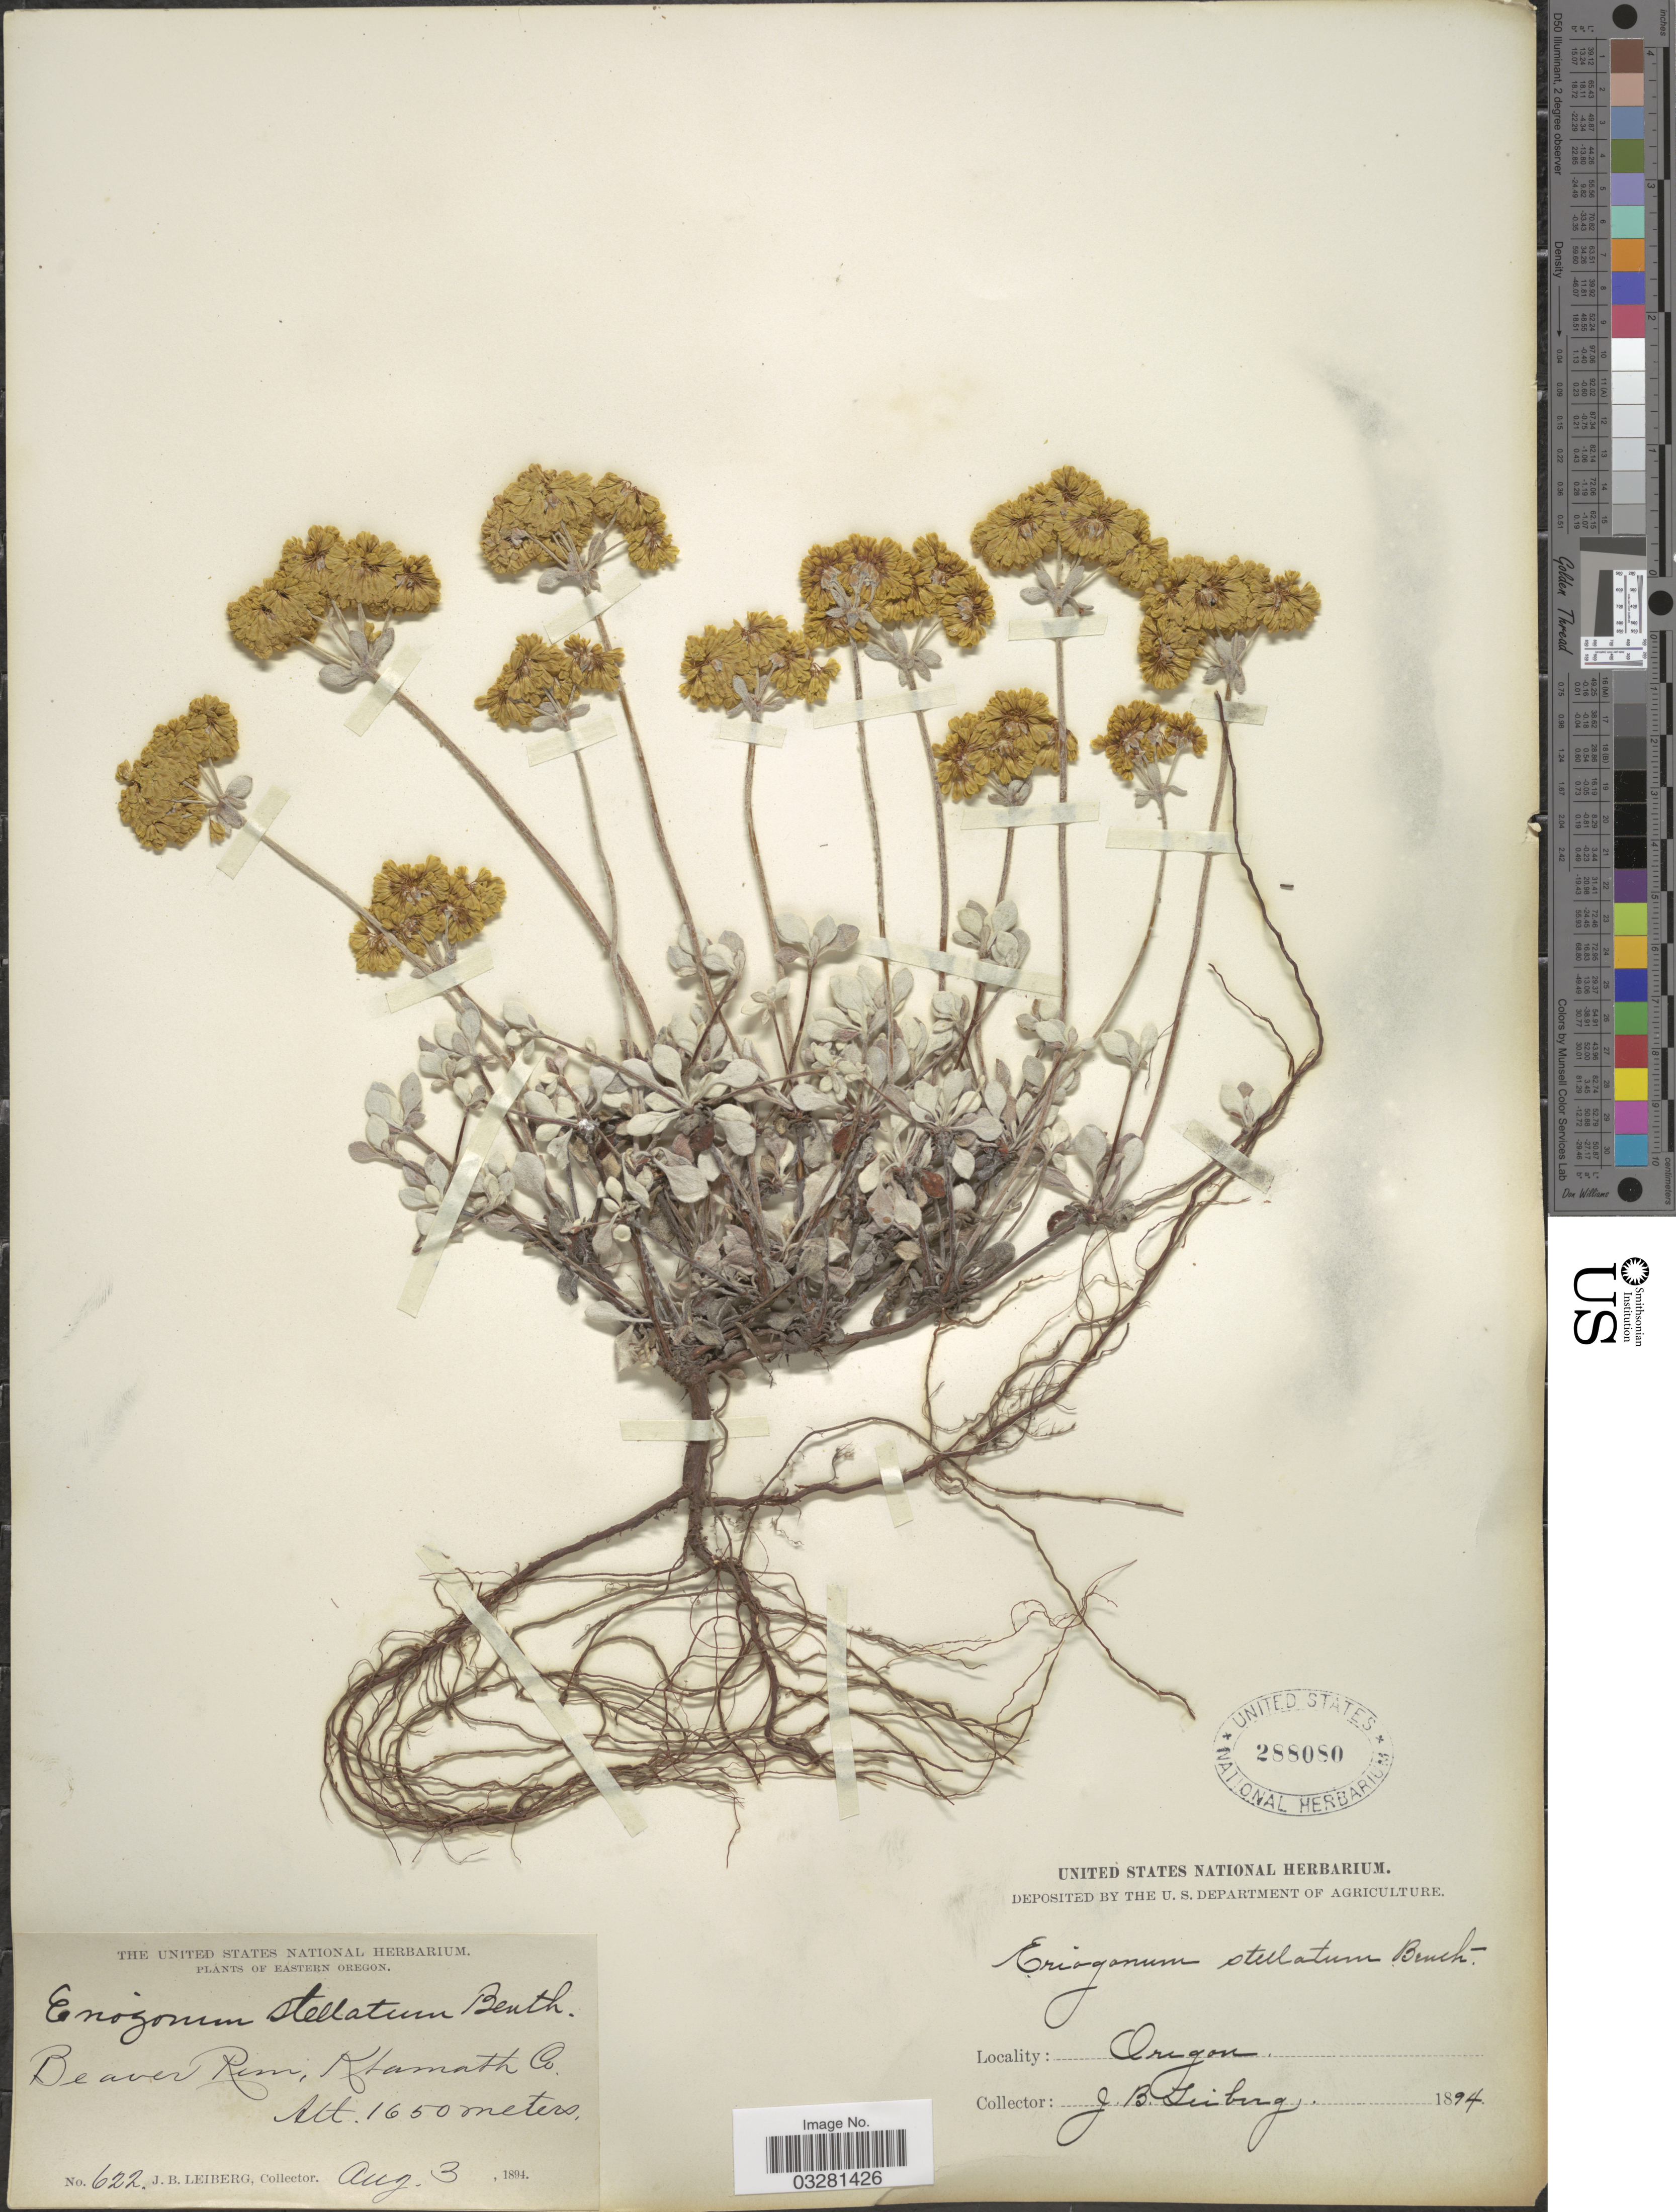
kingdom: Plantae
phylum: Tracheophyta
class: Magnoliopsida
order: Caryophyllales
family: Polygonaceae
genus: Eriogonum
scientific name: Eriogonum biumbellatum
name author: Rydb.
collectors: J. B. Leiberg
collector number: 622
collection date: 1894-08-03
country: United States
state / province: Oregon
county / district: Klamath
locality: Eastern Oregon. Beaver Rim, Klamath Co.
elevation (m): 1650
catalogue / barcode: US 288080